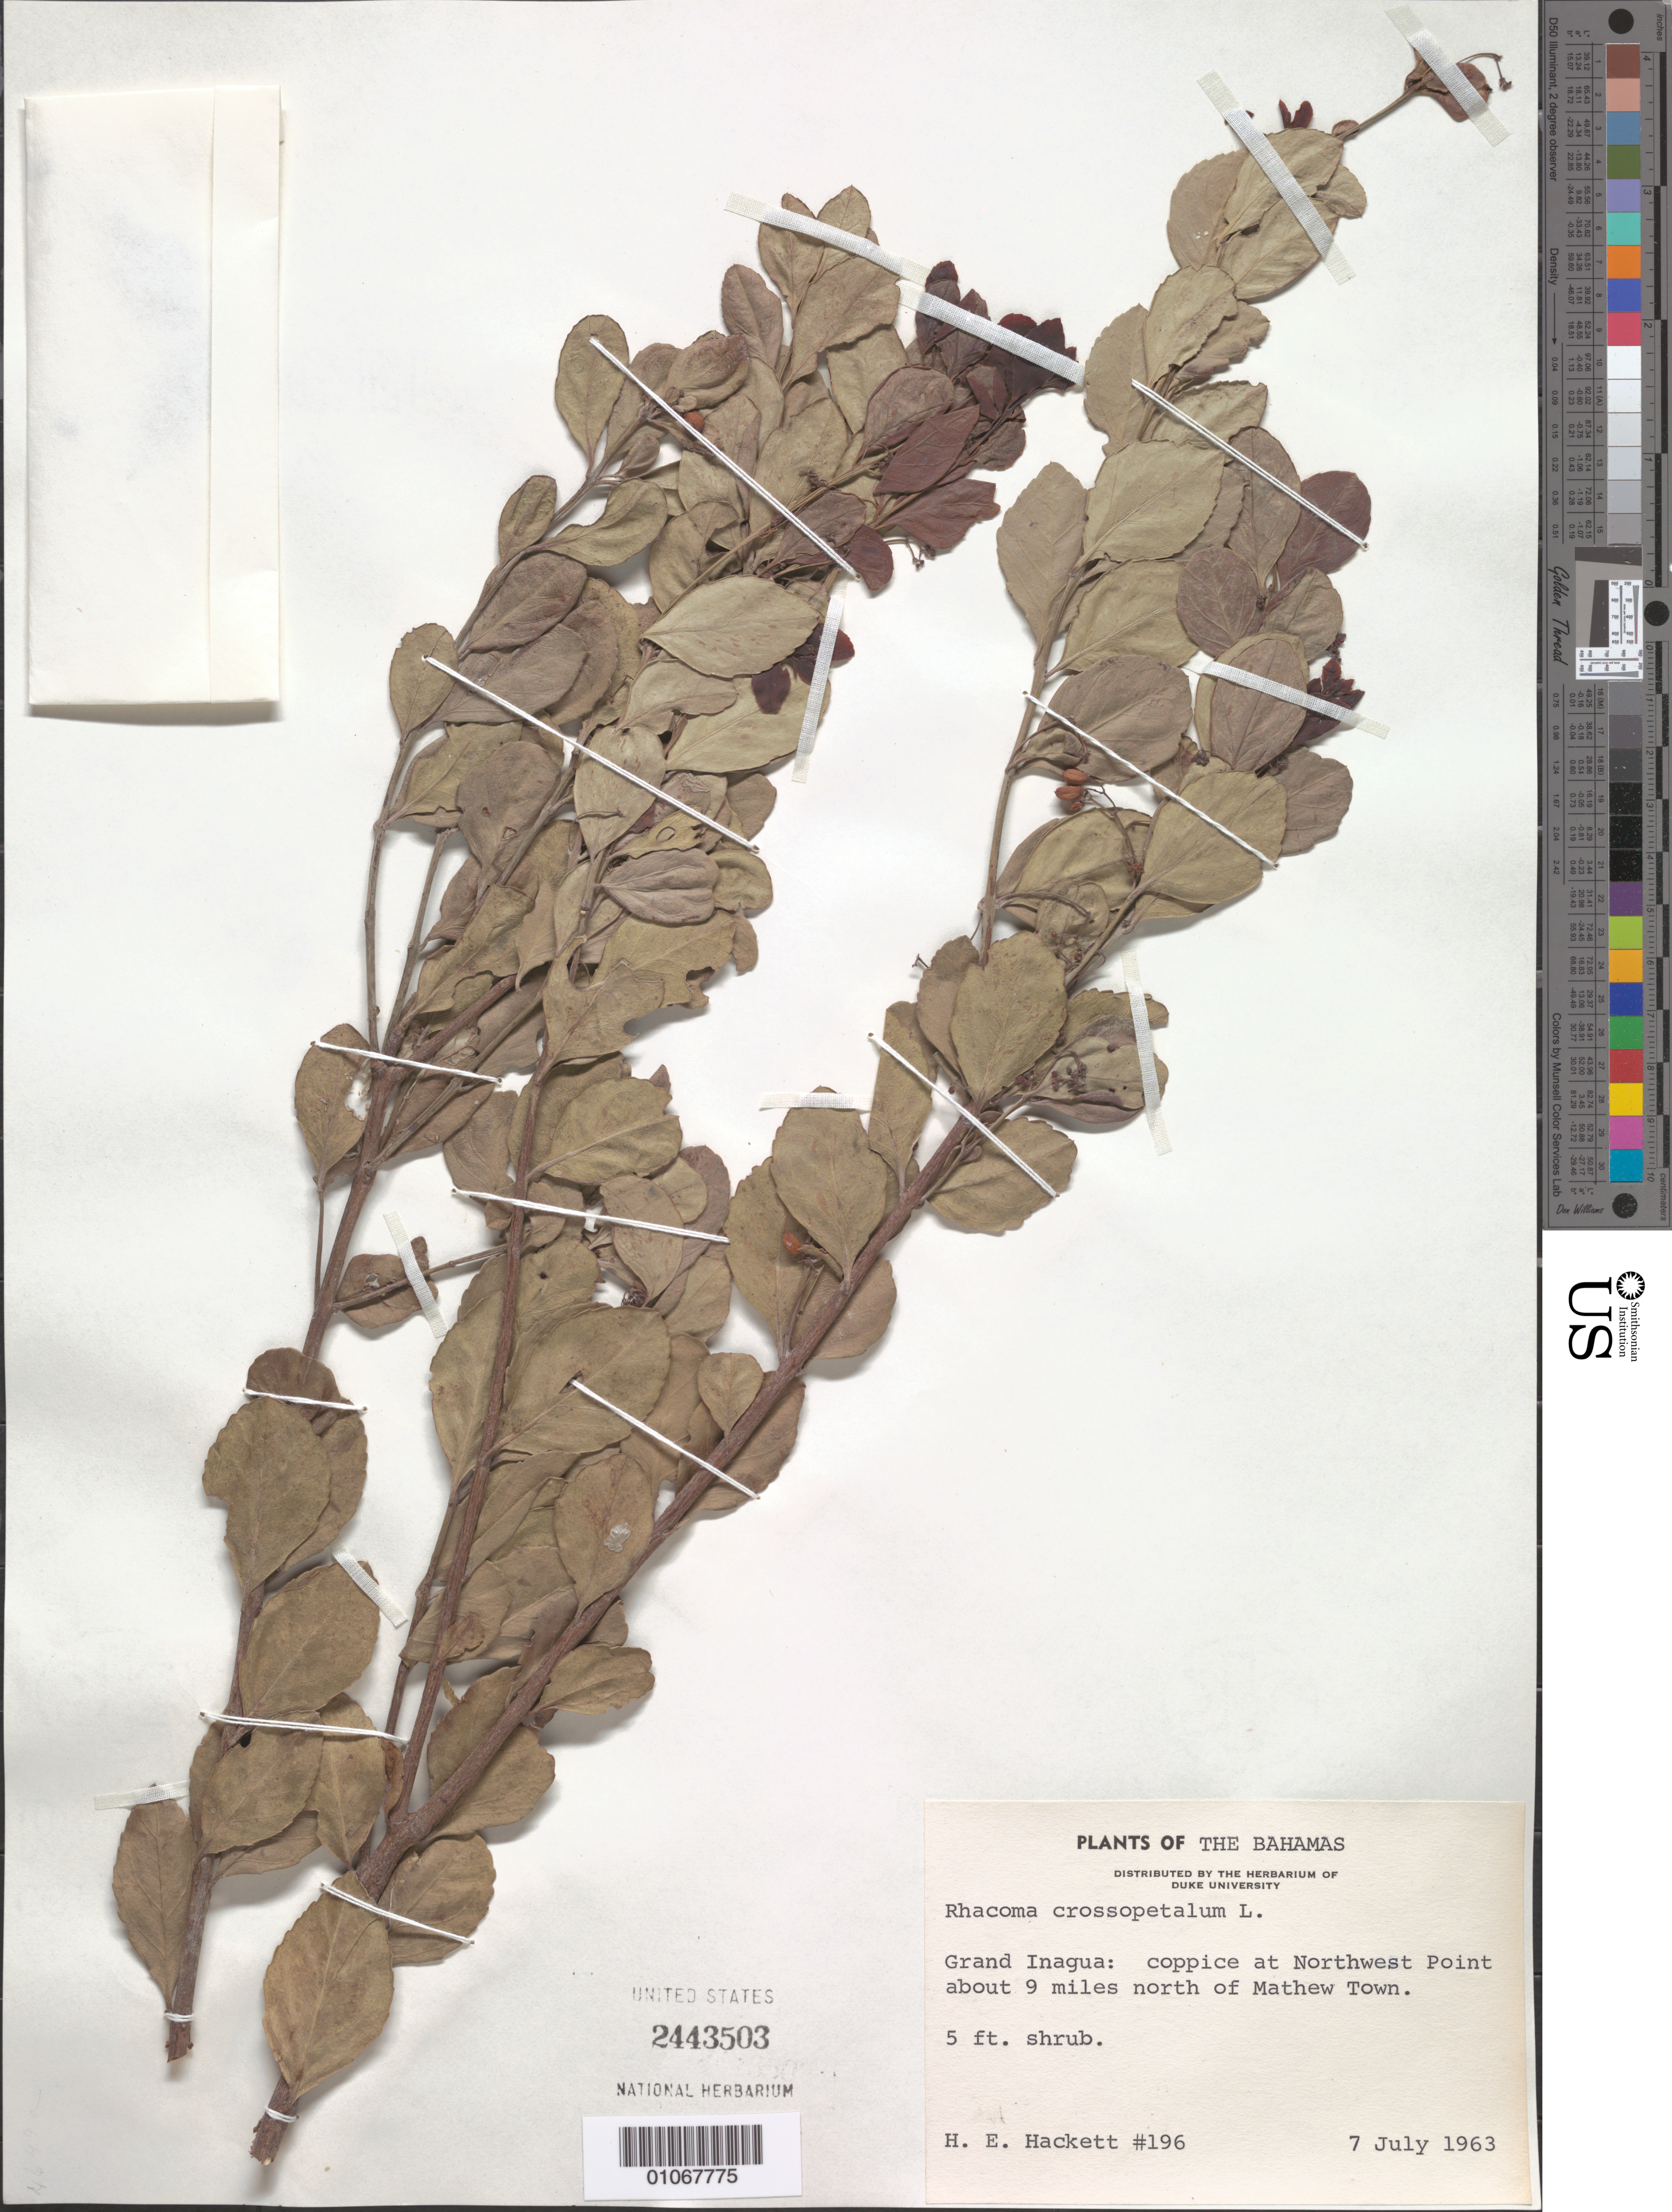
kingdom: Plantae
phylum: Tracheophyta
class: Magnoliopsida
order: Celastrales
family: Celastraceae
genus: Crossopetalum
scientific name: Crossopetalum rostratum var. grandifolium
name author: Borhidi & O. Muñiz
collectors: H. E. Hackett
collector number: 196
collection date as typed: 07 Jul 1963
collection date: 1963-07-07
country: Bahamas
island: Great Inagua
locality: Coppice at Northwest Point about 9 miles north of Mathew town.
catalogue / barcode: US 2443503